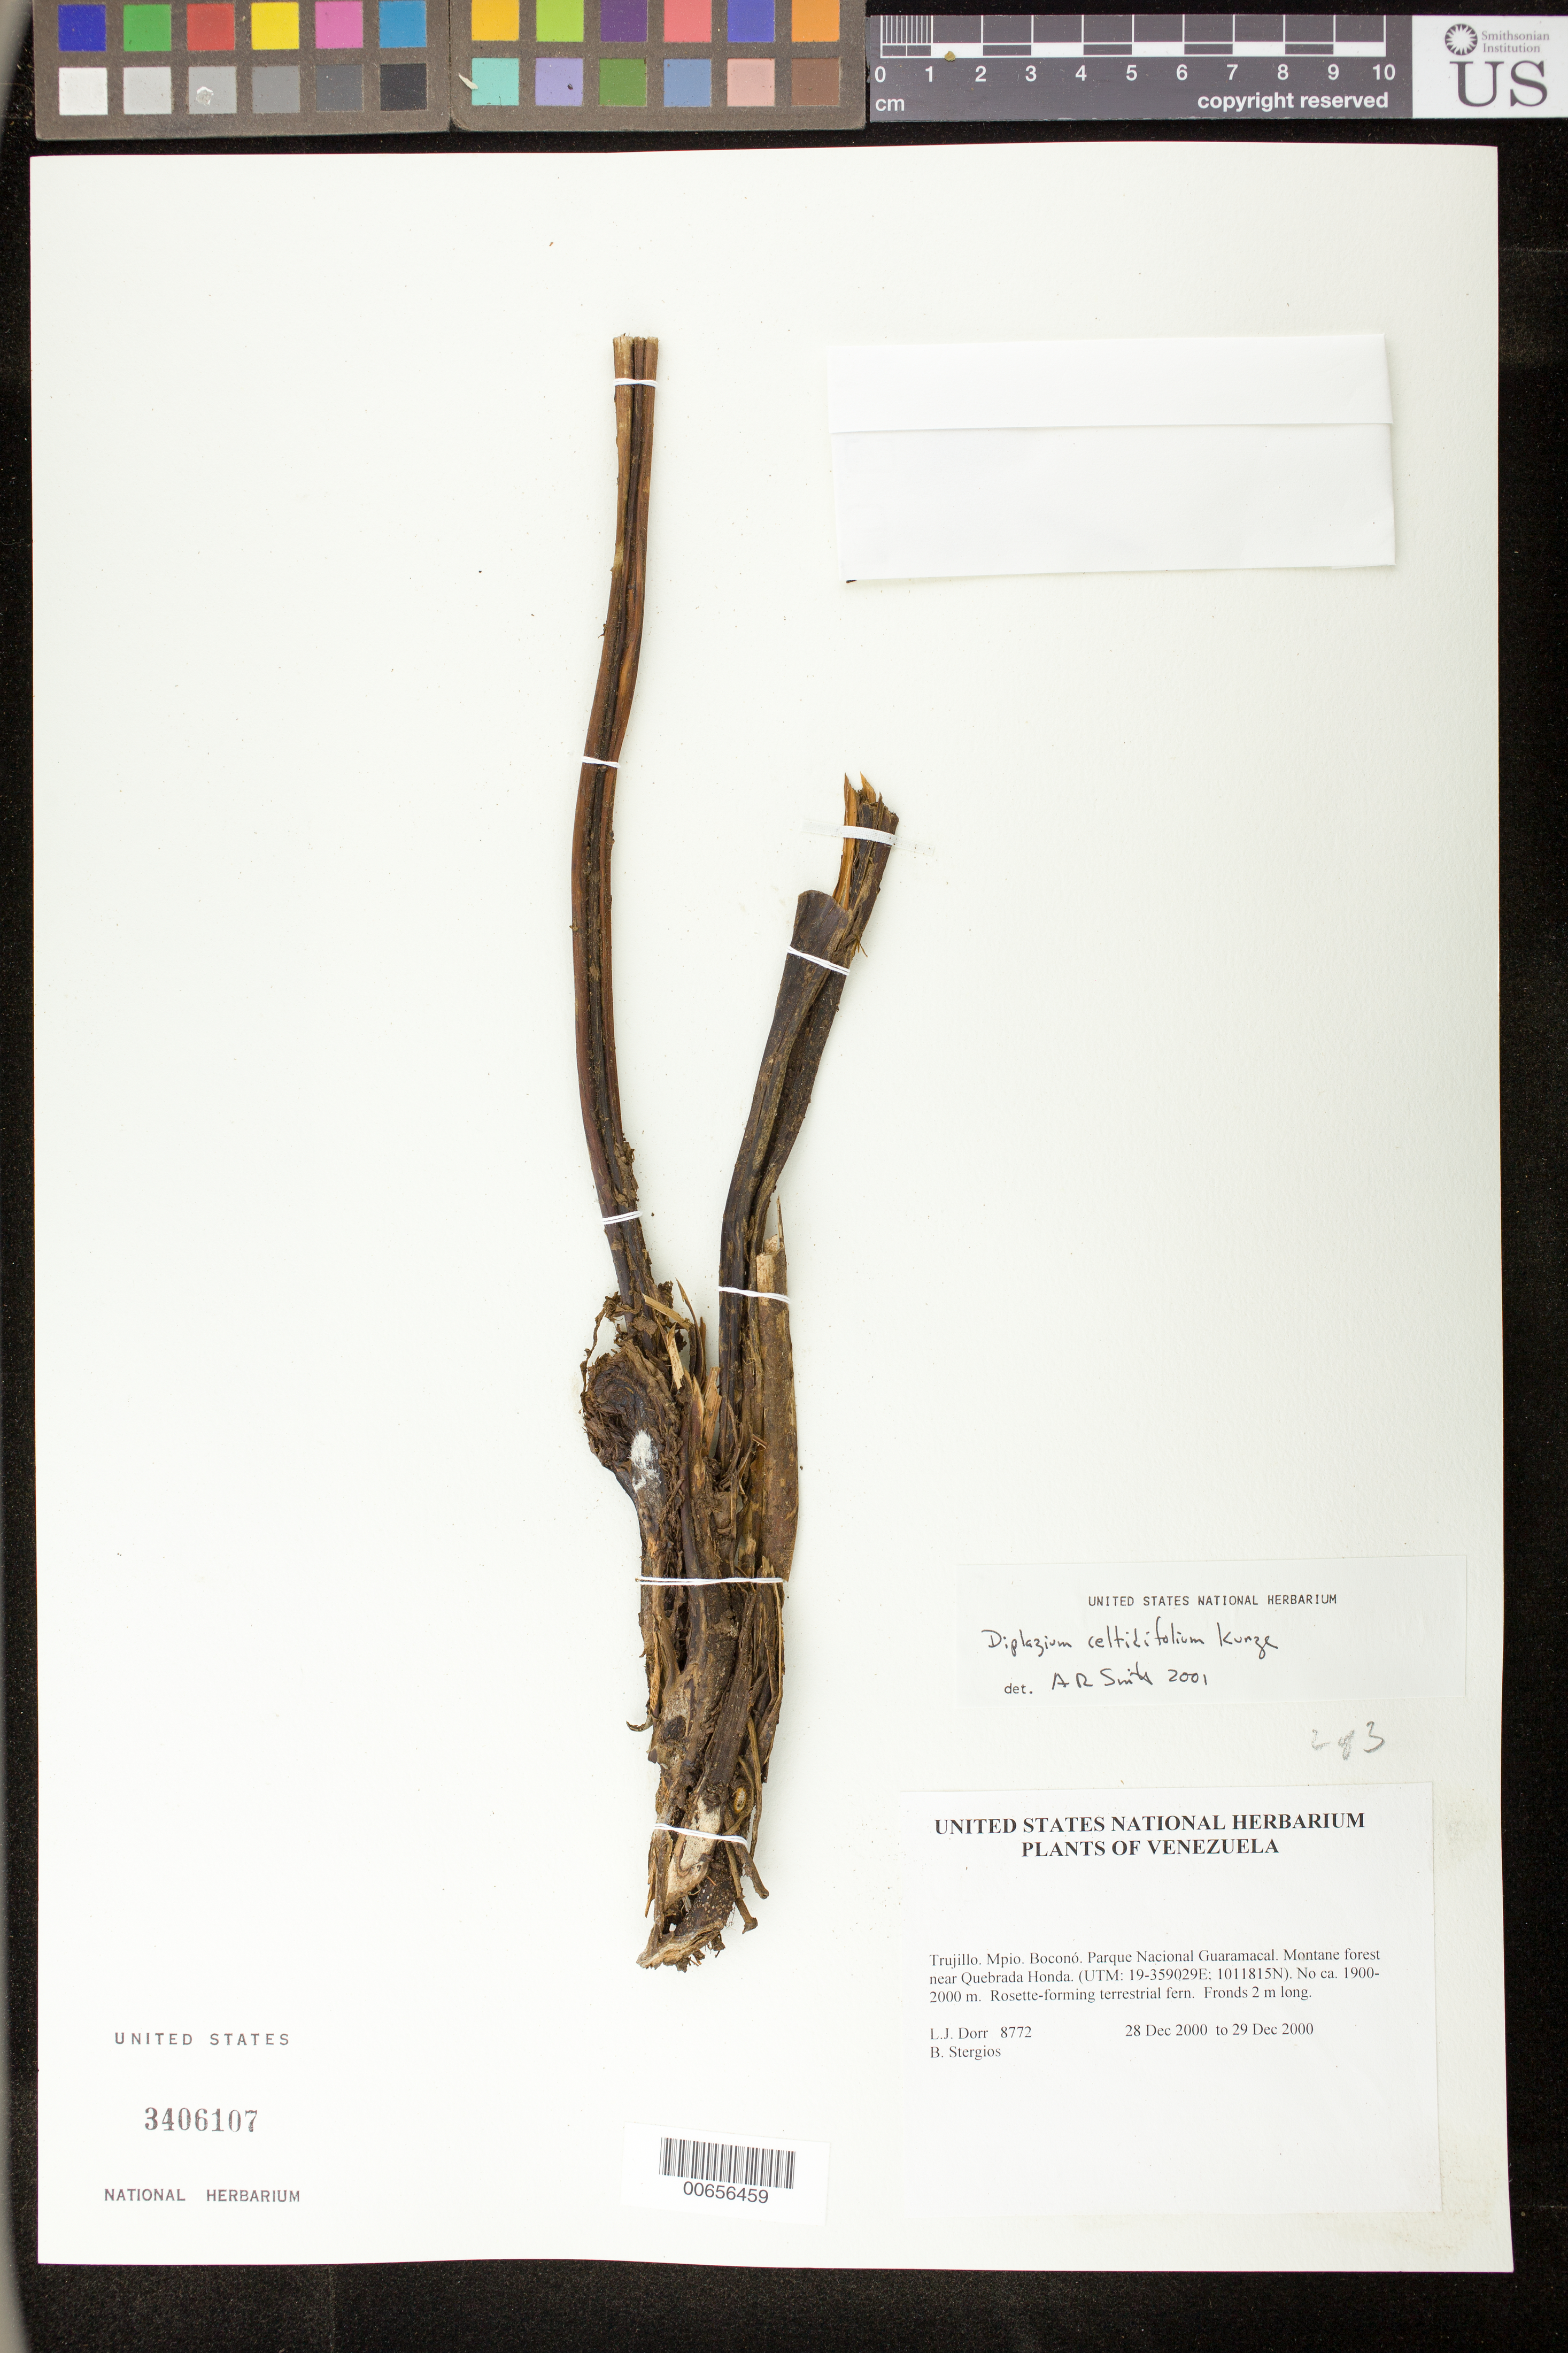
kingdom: Plantae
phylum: Tracheophyta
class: Polypodiopsida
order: Polypodiales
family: Athyriaceae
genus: Diplazium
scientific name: Diplazium celtidifolium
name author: Kunze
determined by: Smith, Alan R., (UC)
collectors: L. J. Dorr & B. G. Stergios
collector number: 8772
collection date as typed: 28 Dec 2000 to 29 Dec 2000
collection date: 2000-12-28/2000-12-29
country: Venezuela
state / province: Trujillo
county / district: Boconó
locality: Parque Nacional Guaramacal near Quebrada Honda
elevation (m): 1900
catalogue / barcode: US 3406107